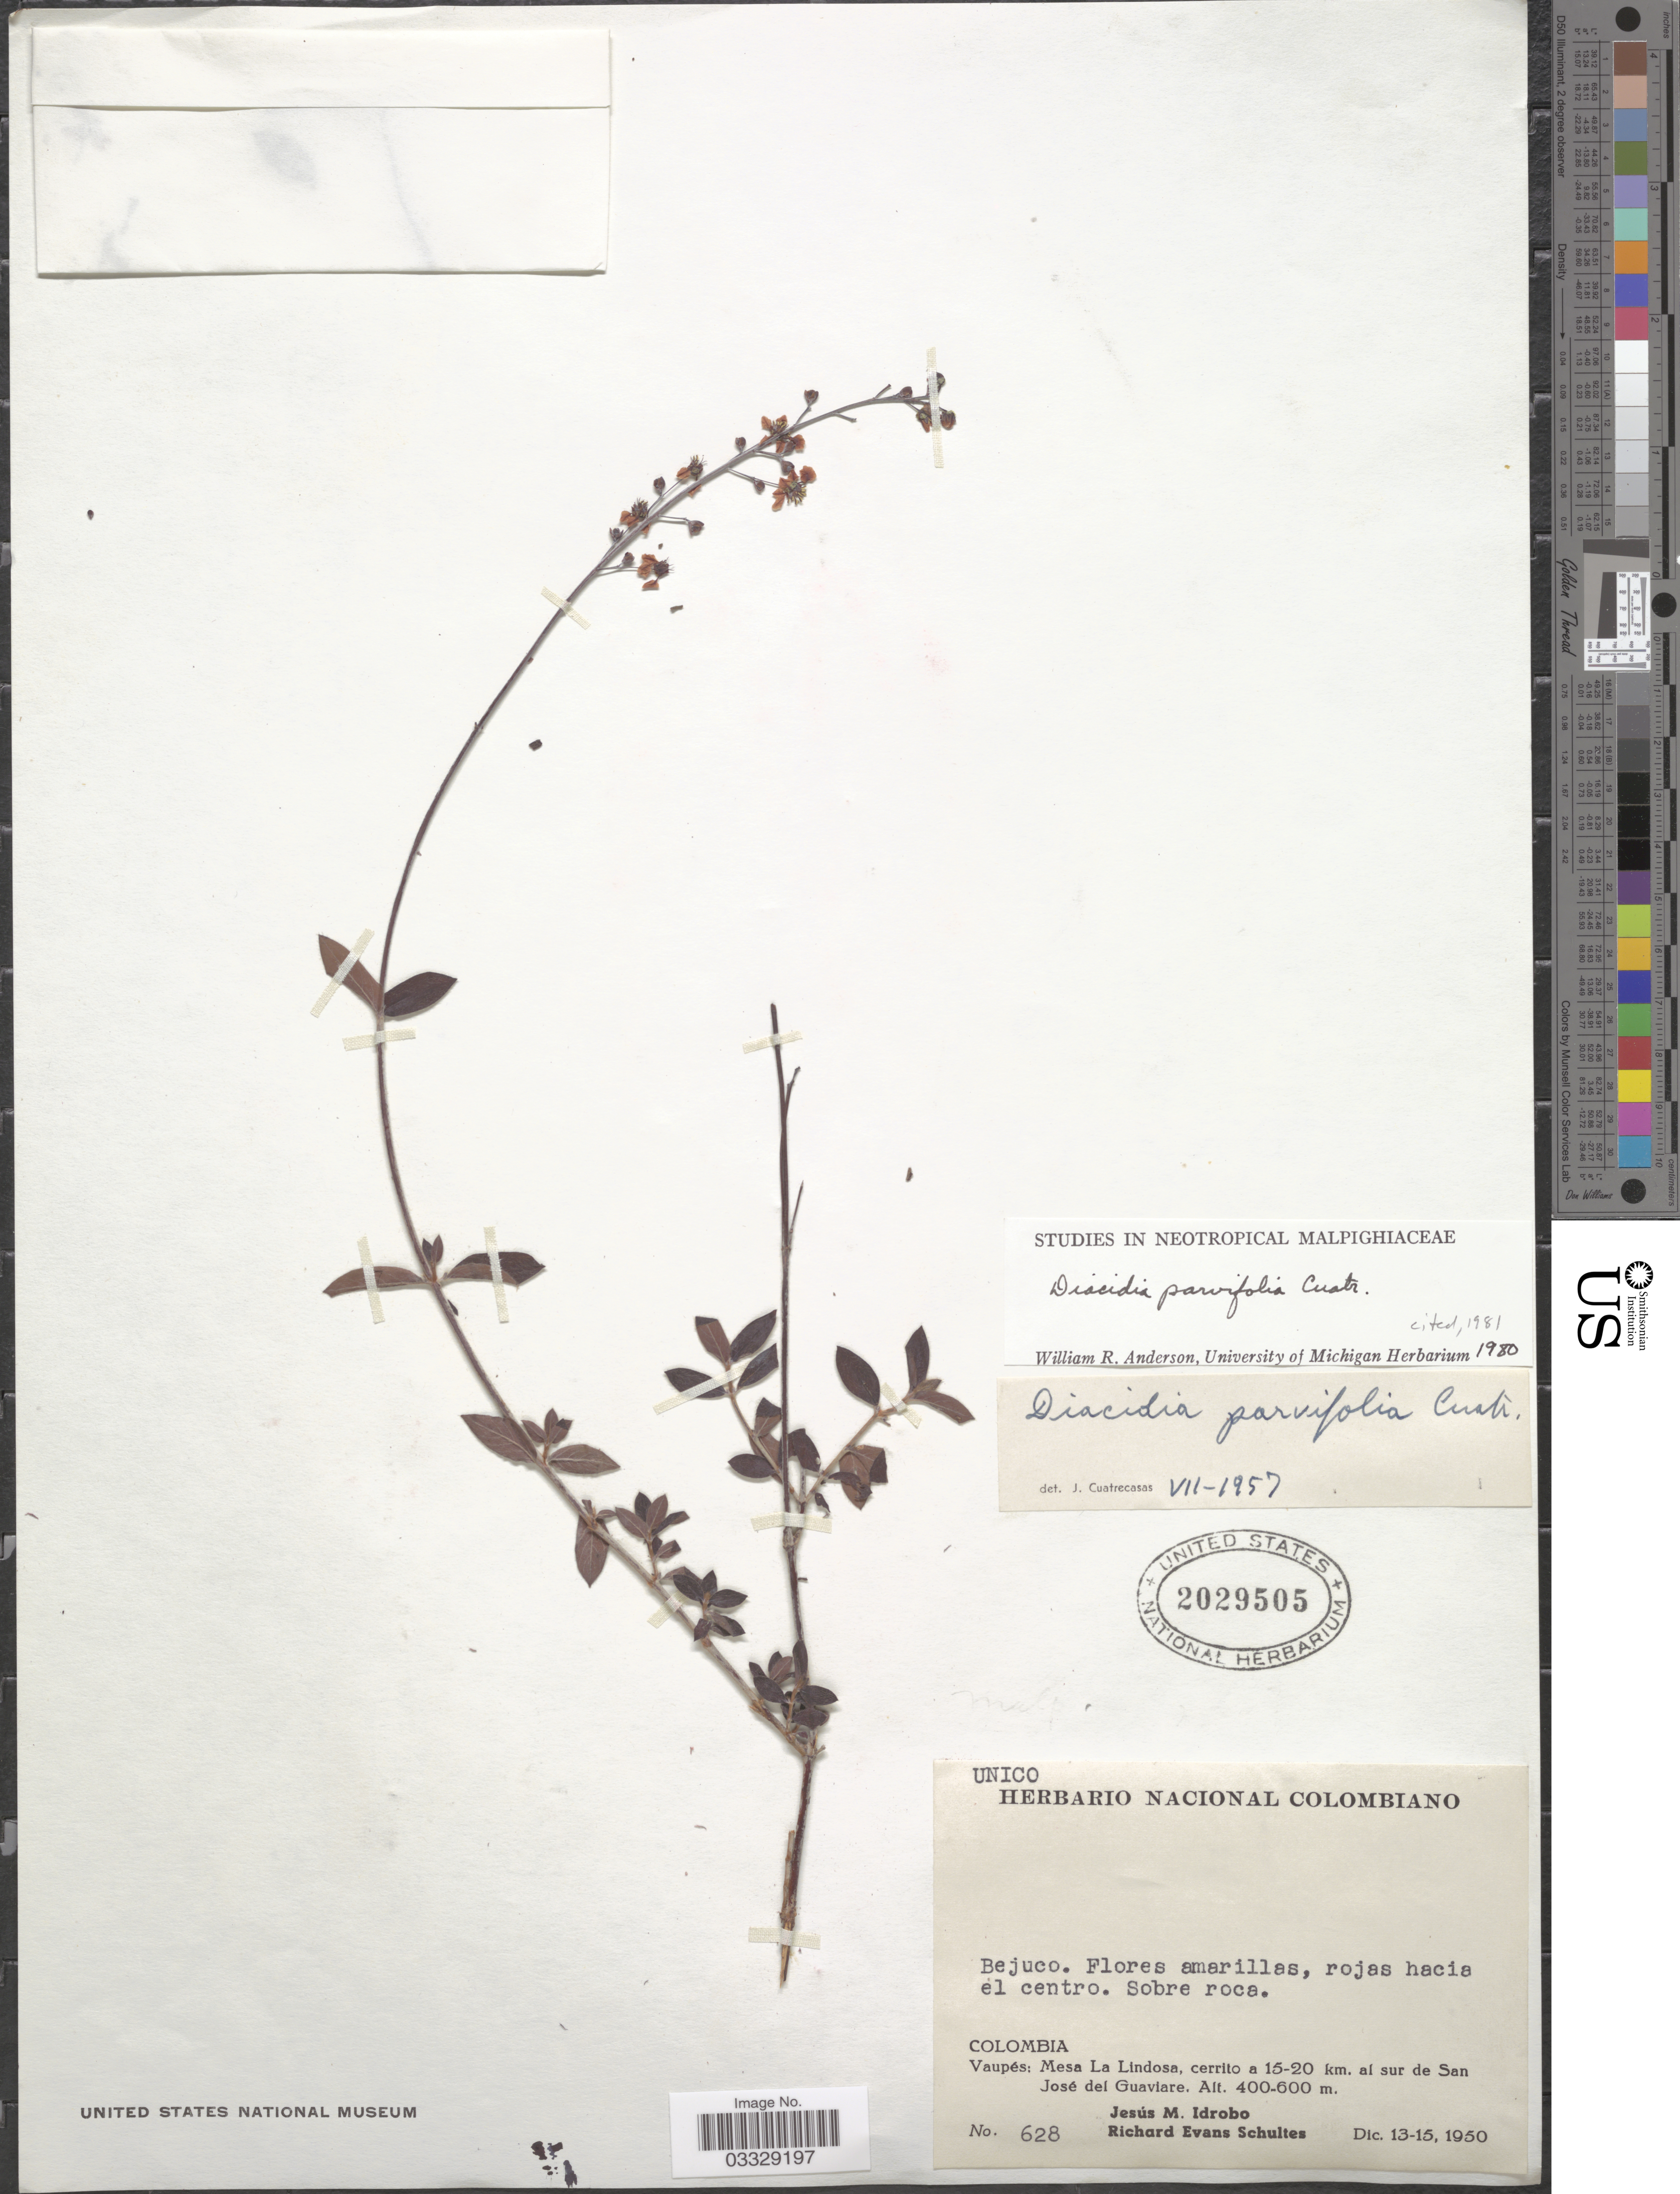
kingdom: Plantae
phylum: Tracheophyta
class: Magnoliopsida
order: Malpighiales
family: Malpighiaceae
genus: Diacidia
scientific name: Diacidia parvifolia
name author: Cuatrec.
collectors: J. M. Idrobo & R. E. Schultes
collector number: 628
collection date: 1950-12-13/1950-12-15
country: Colombia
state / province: Vaupés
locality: Mesa La Lindosa, cerrito a 15-20 km. al sur de San José del Guaviare.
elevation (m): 400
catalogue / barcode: US 2029505